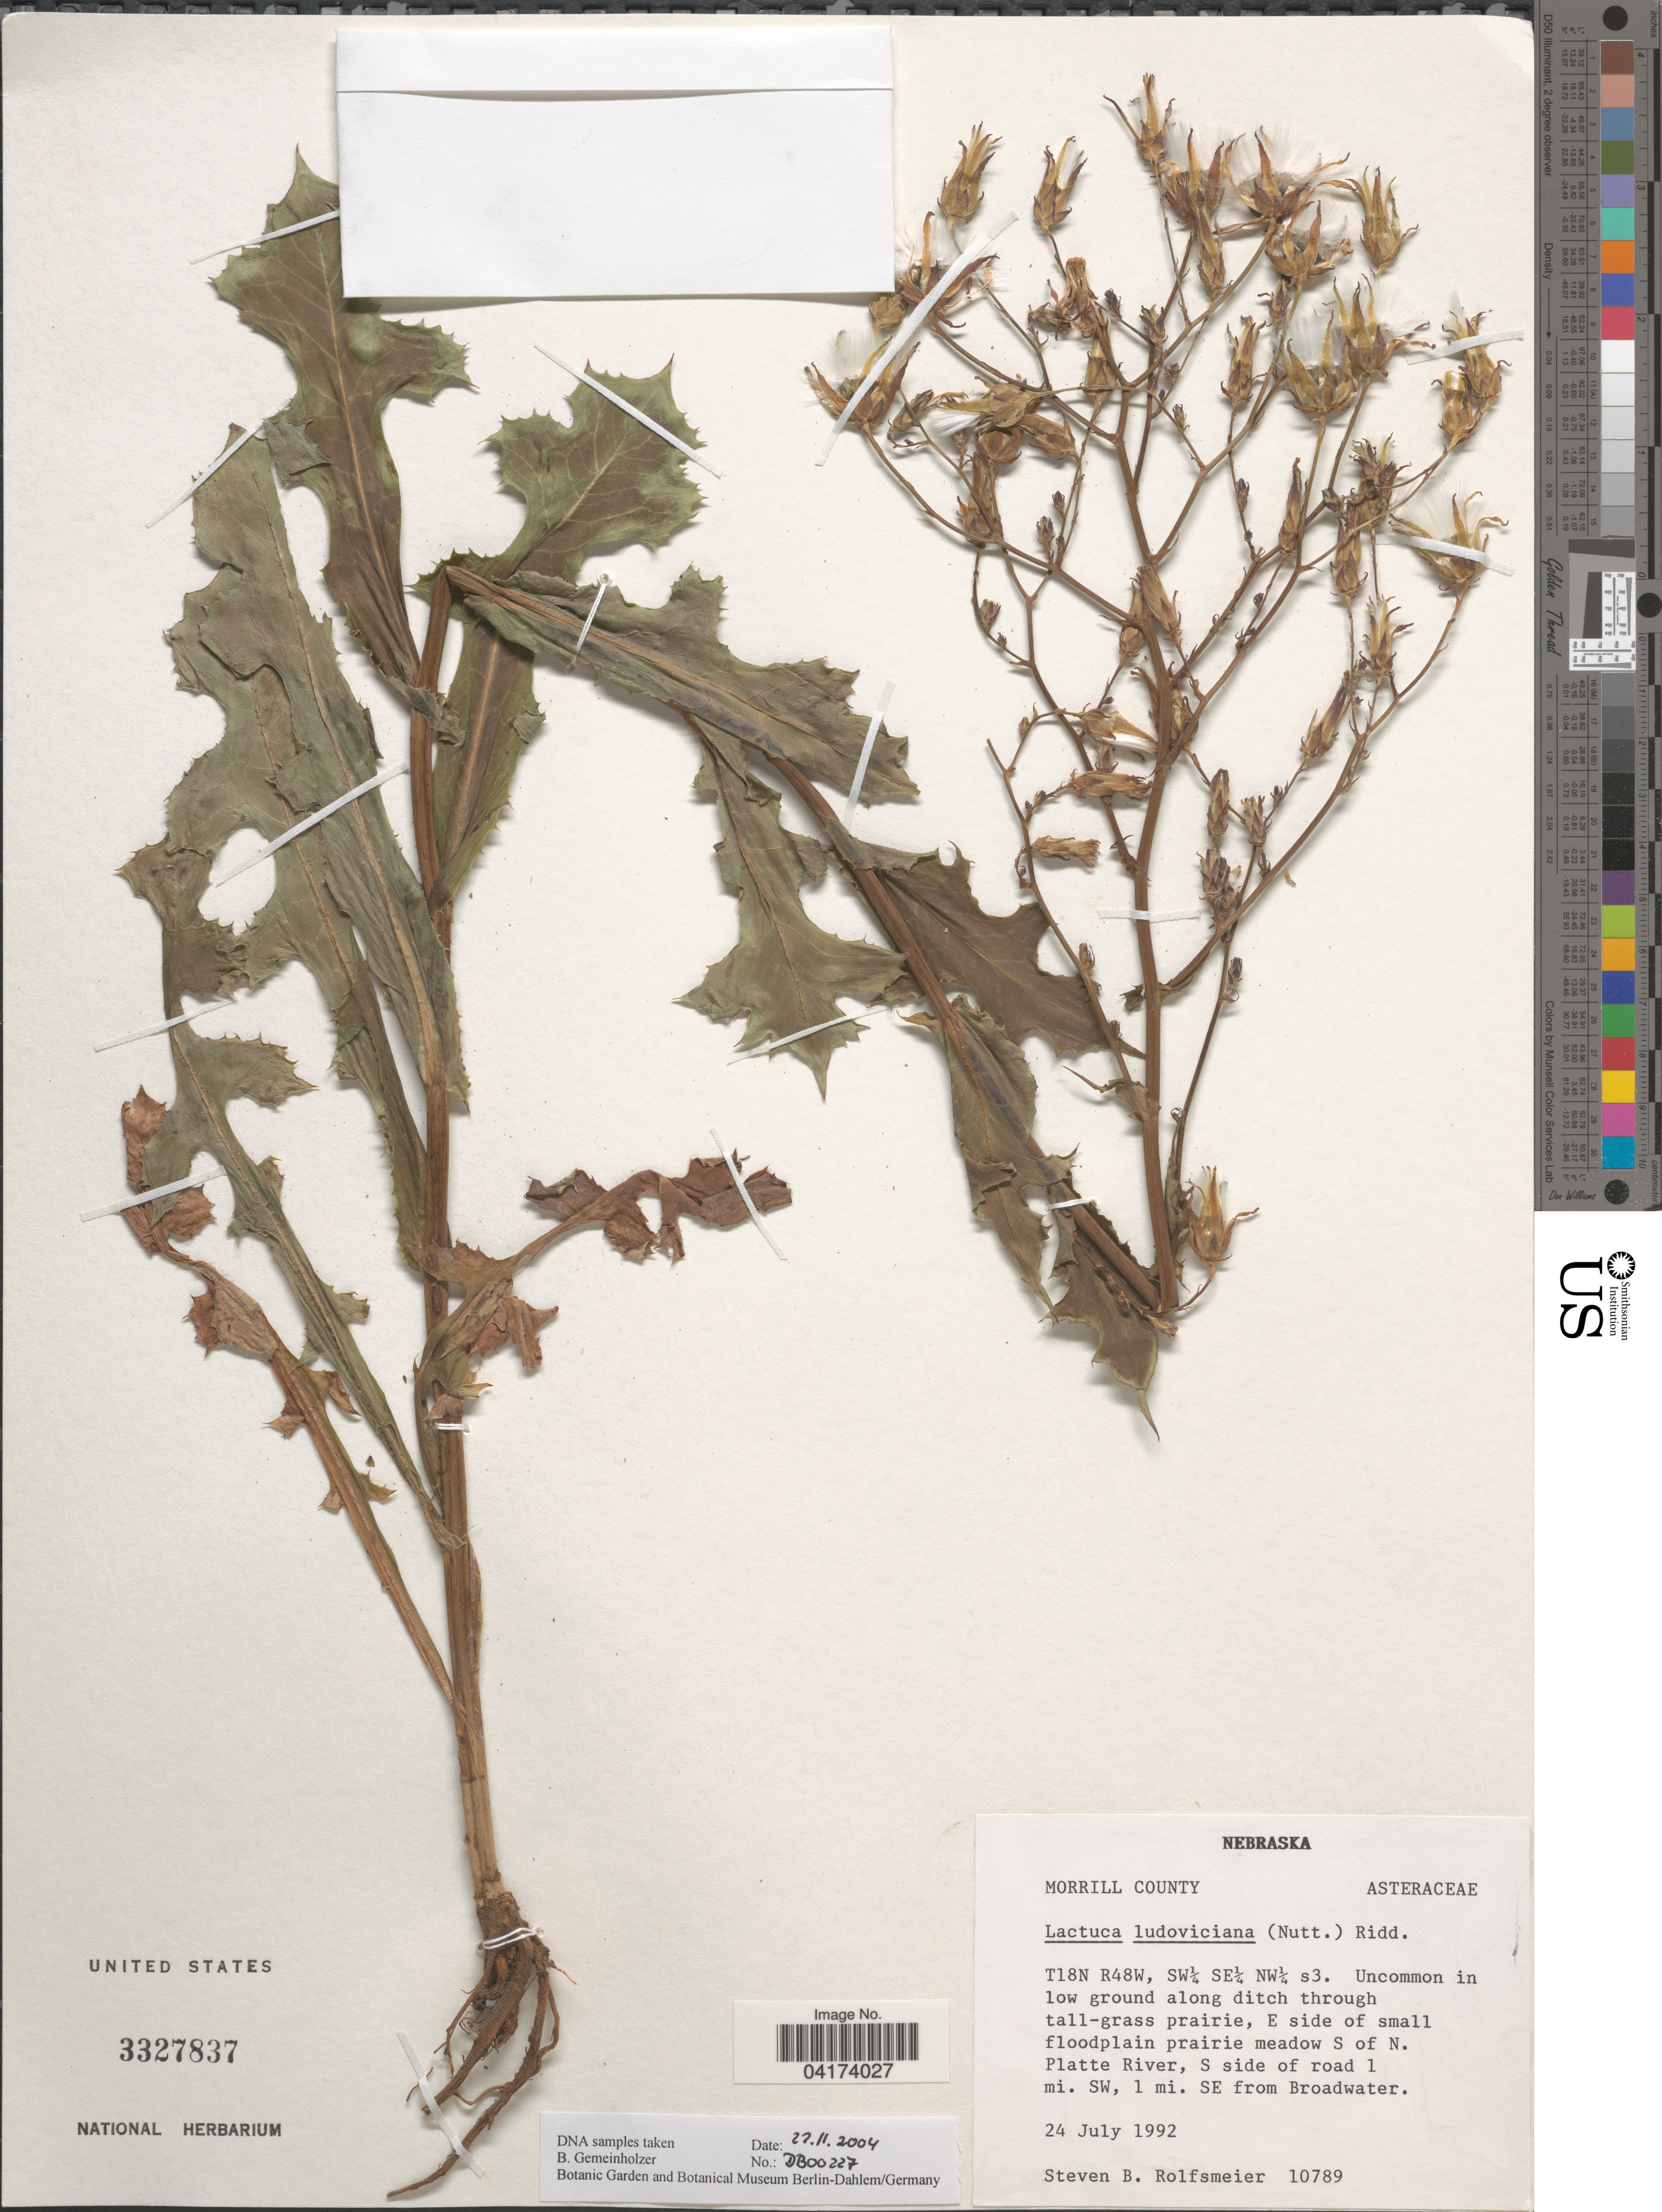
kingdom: Plantae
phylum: Tracheophyta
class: Magnoliopsida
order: Asterales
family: Asteraceae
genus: Lactuca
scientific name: Lactuca ludoviciana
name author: (Nutt.) Riddell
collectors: S. Rolfsmeier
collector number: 10789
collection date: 1992-07-24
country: United States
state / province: Nebraska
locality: Morrill County. T18N, R48W, SW¼ SE¼ NW¼ s3. E side of small floodplain prairie meadow S of N. Platte River, S side of road 1 mi. SW, 1 mi. SE from Broadwater.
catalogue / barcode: US 3327837